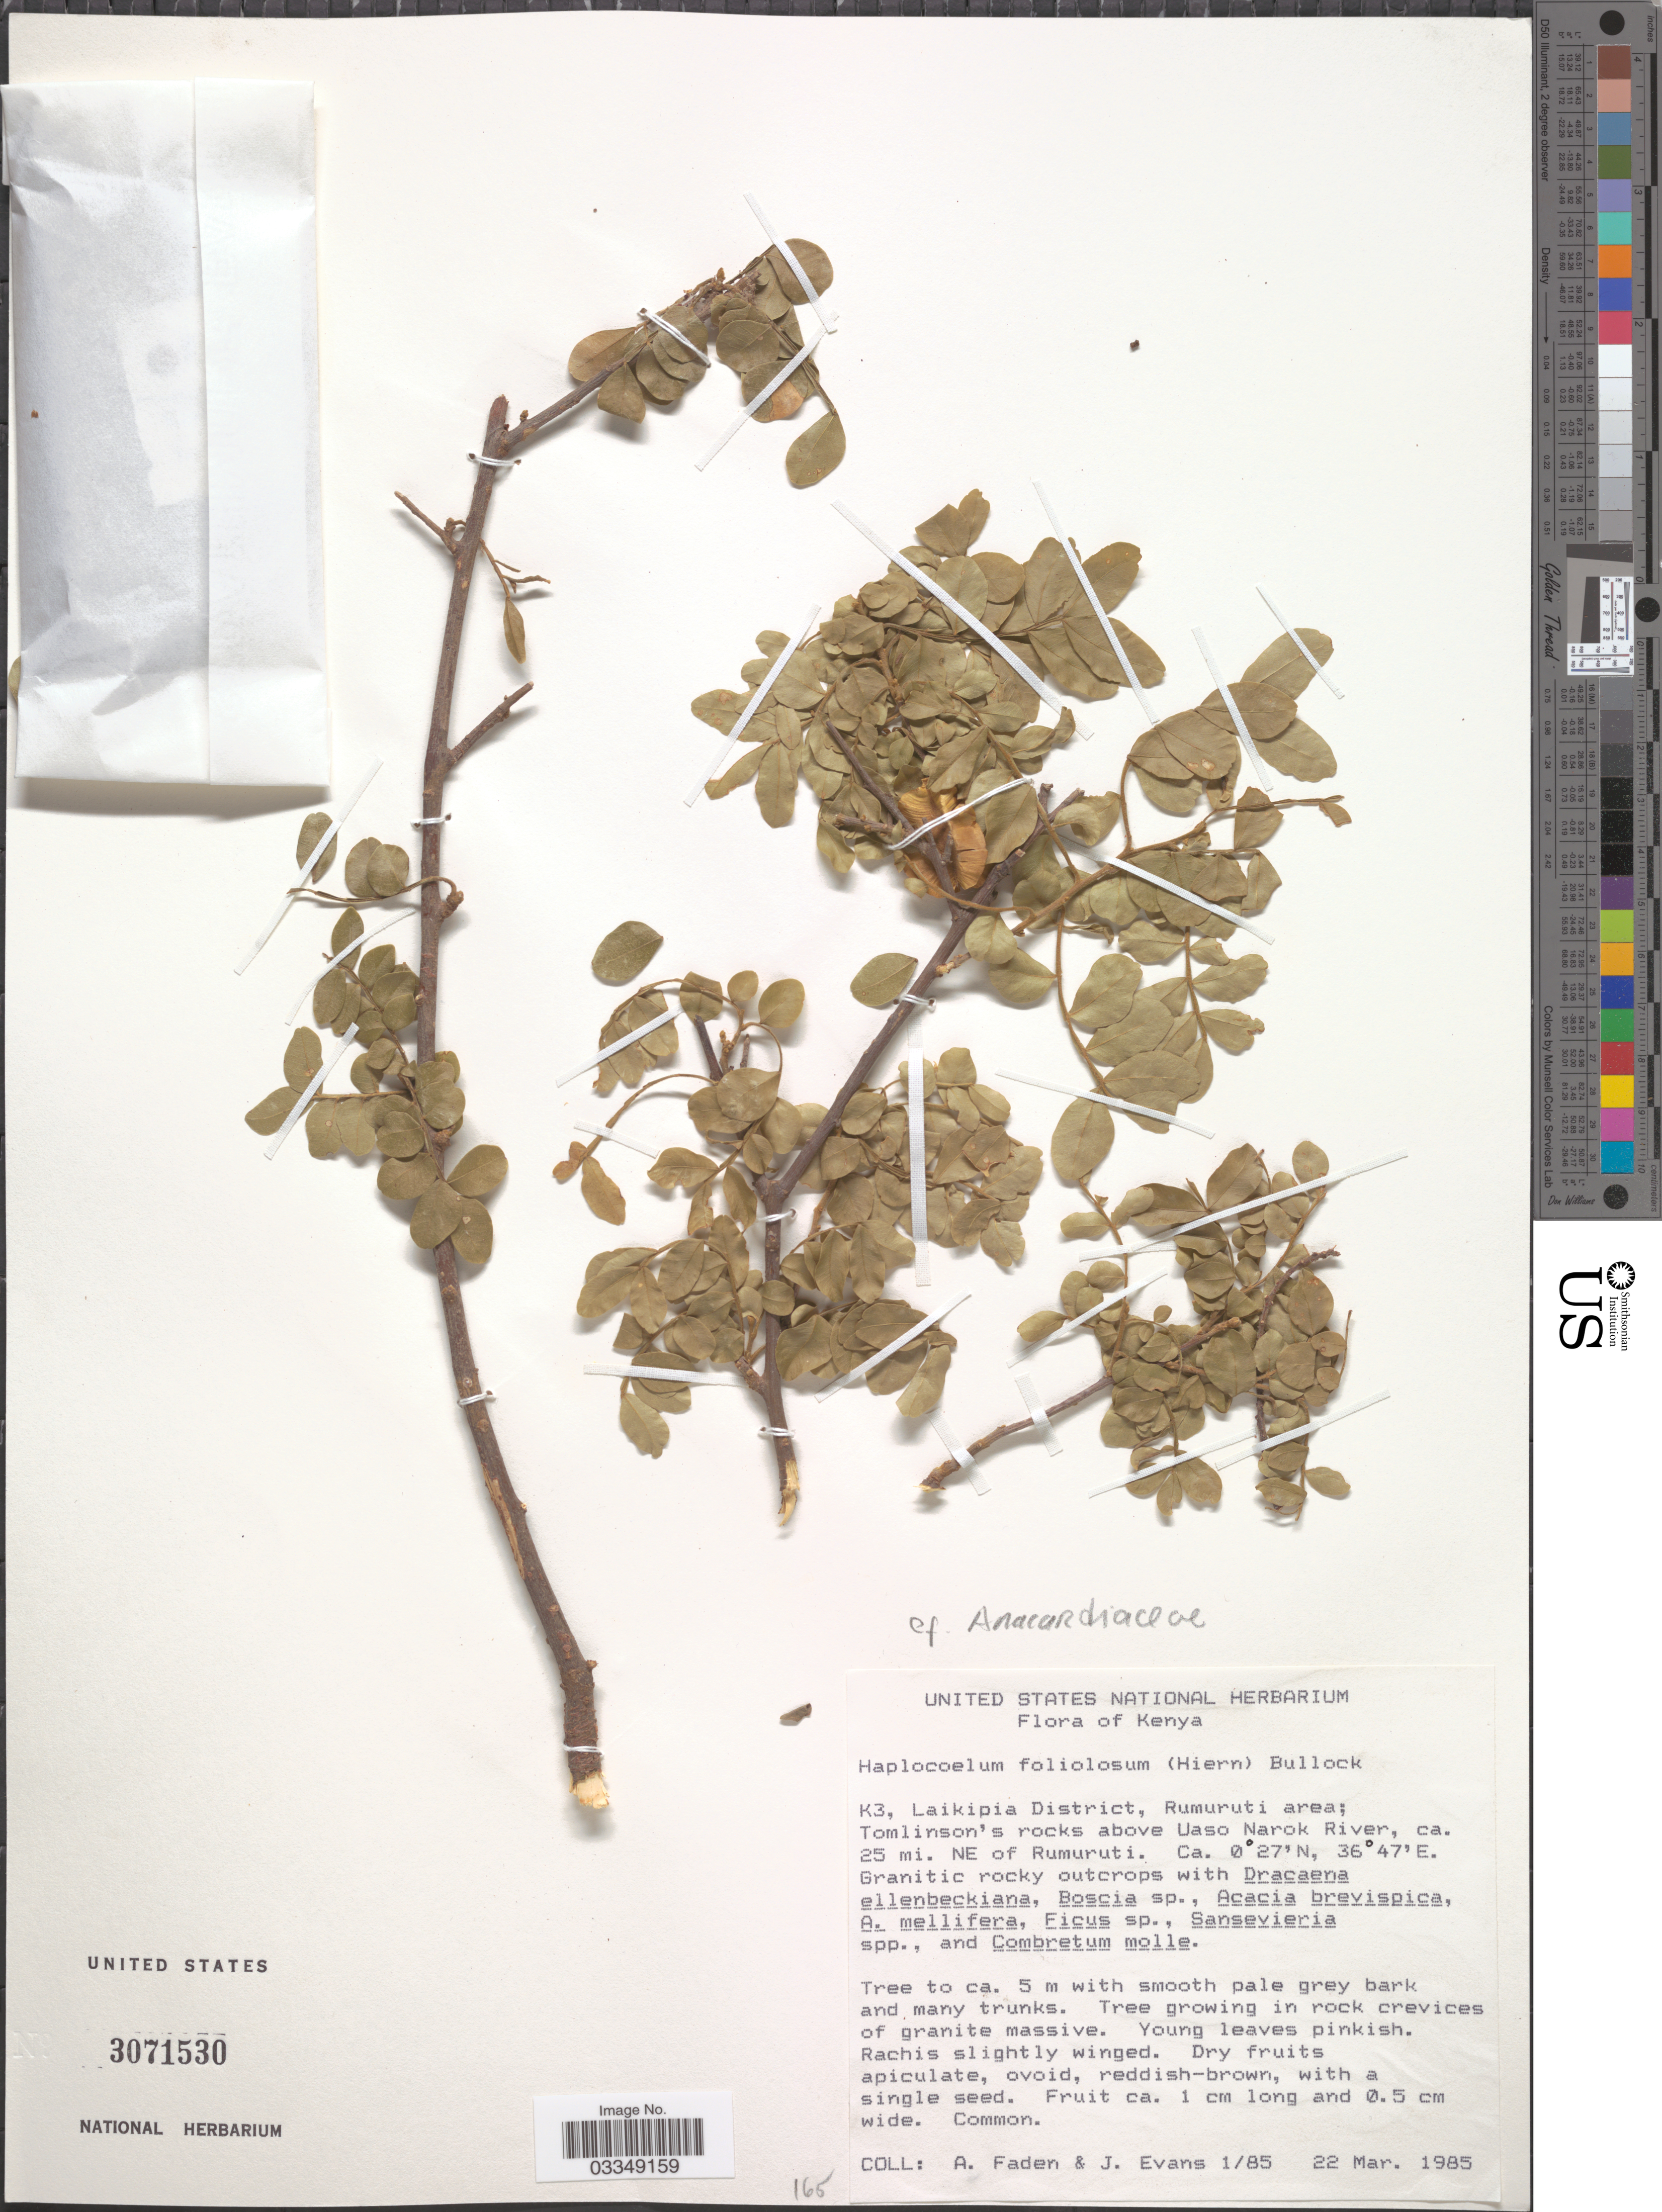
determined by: Mitchell, John D.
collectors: A. J. Faden & J. Evans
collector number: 1/85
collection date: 1985-03-22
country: Kenya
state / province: Laikipia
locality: K3, Laikipia District, Rumuruti area; Tomlinson's rocks above Uaso Narok River, ca. 25 mi. NE of Rumuruti.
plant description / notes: Not Anacardiaceae, J.D. Mitchell, Oct 2024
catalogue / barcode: US 3071530